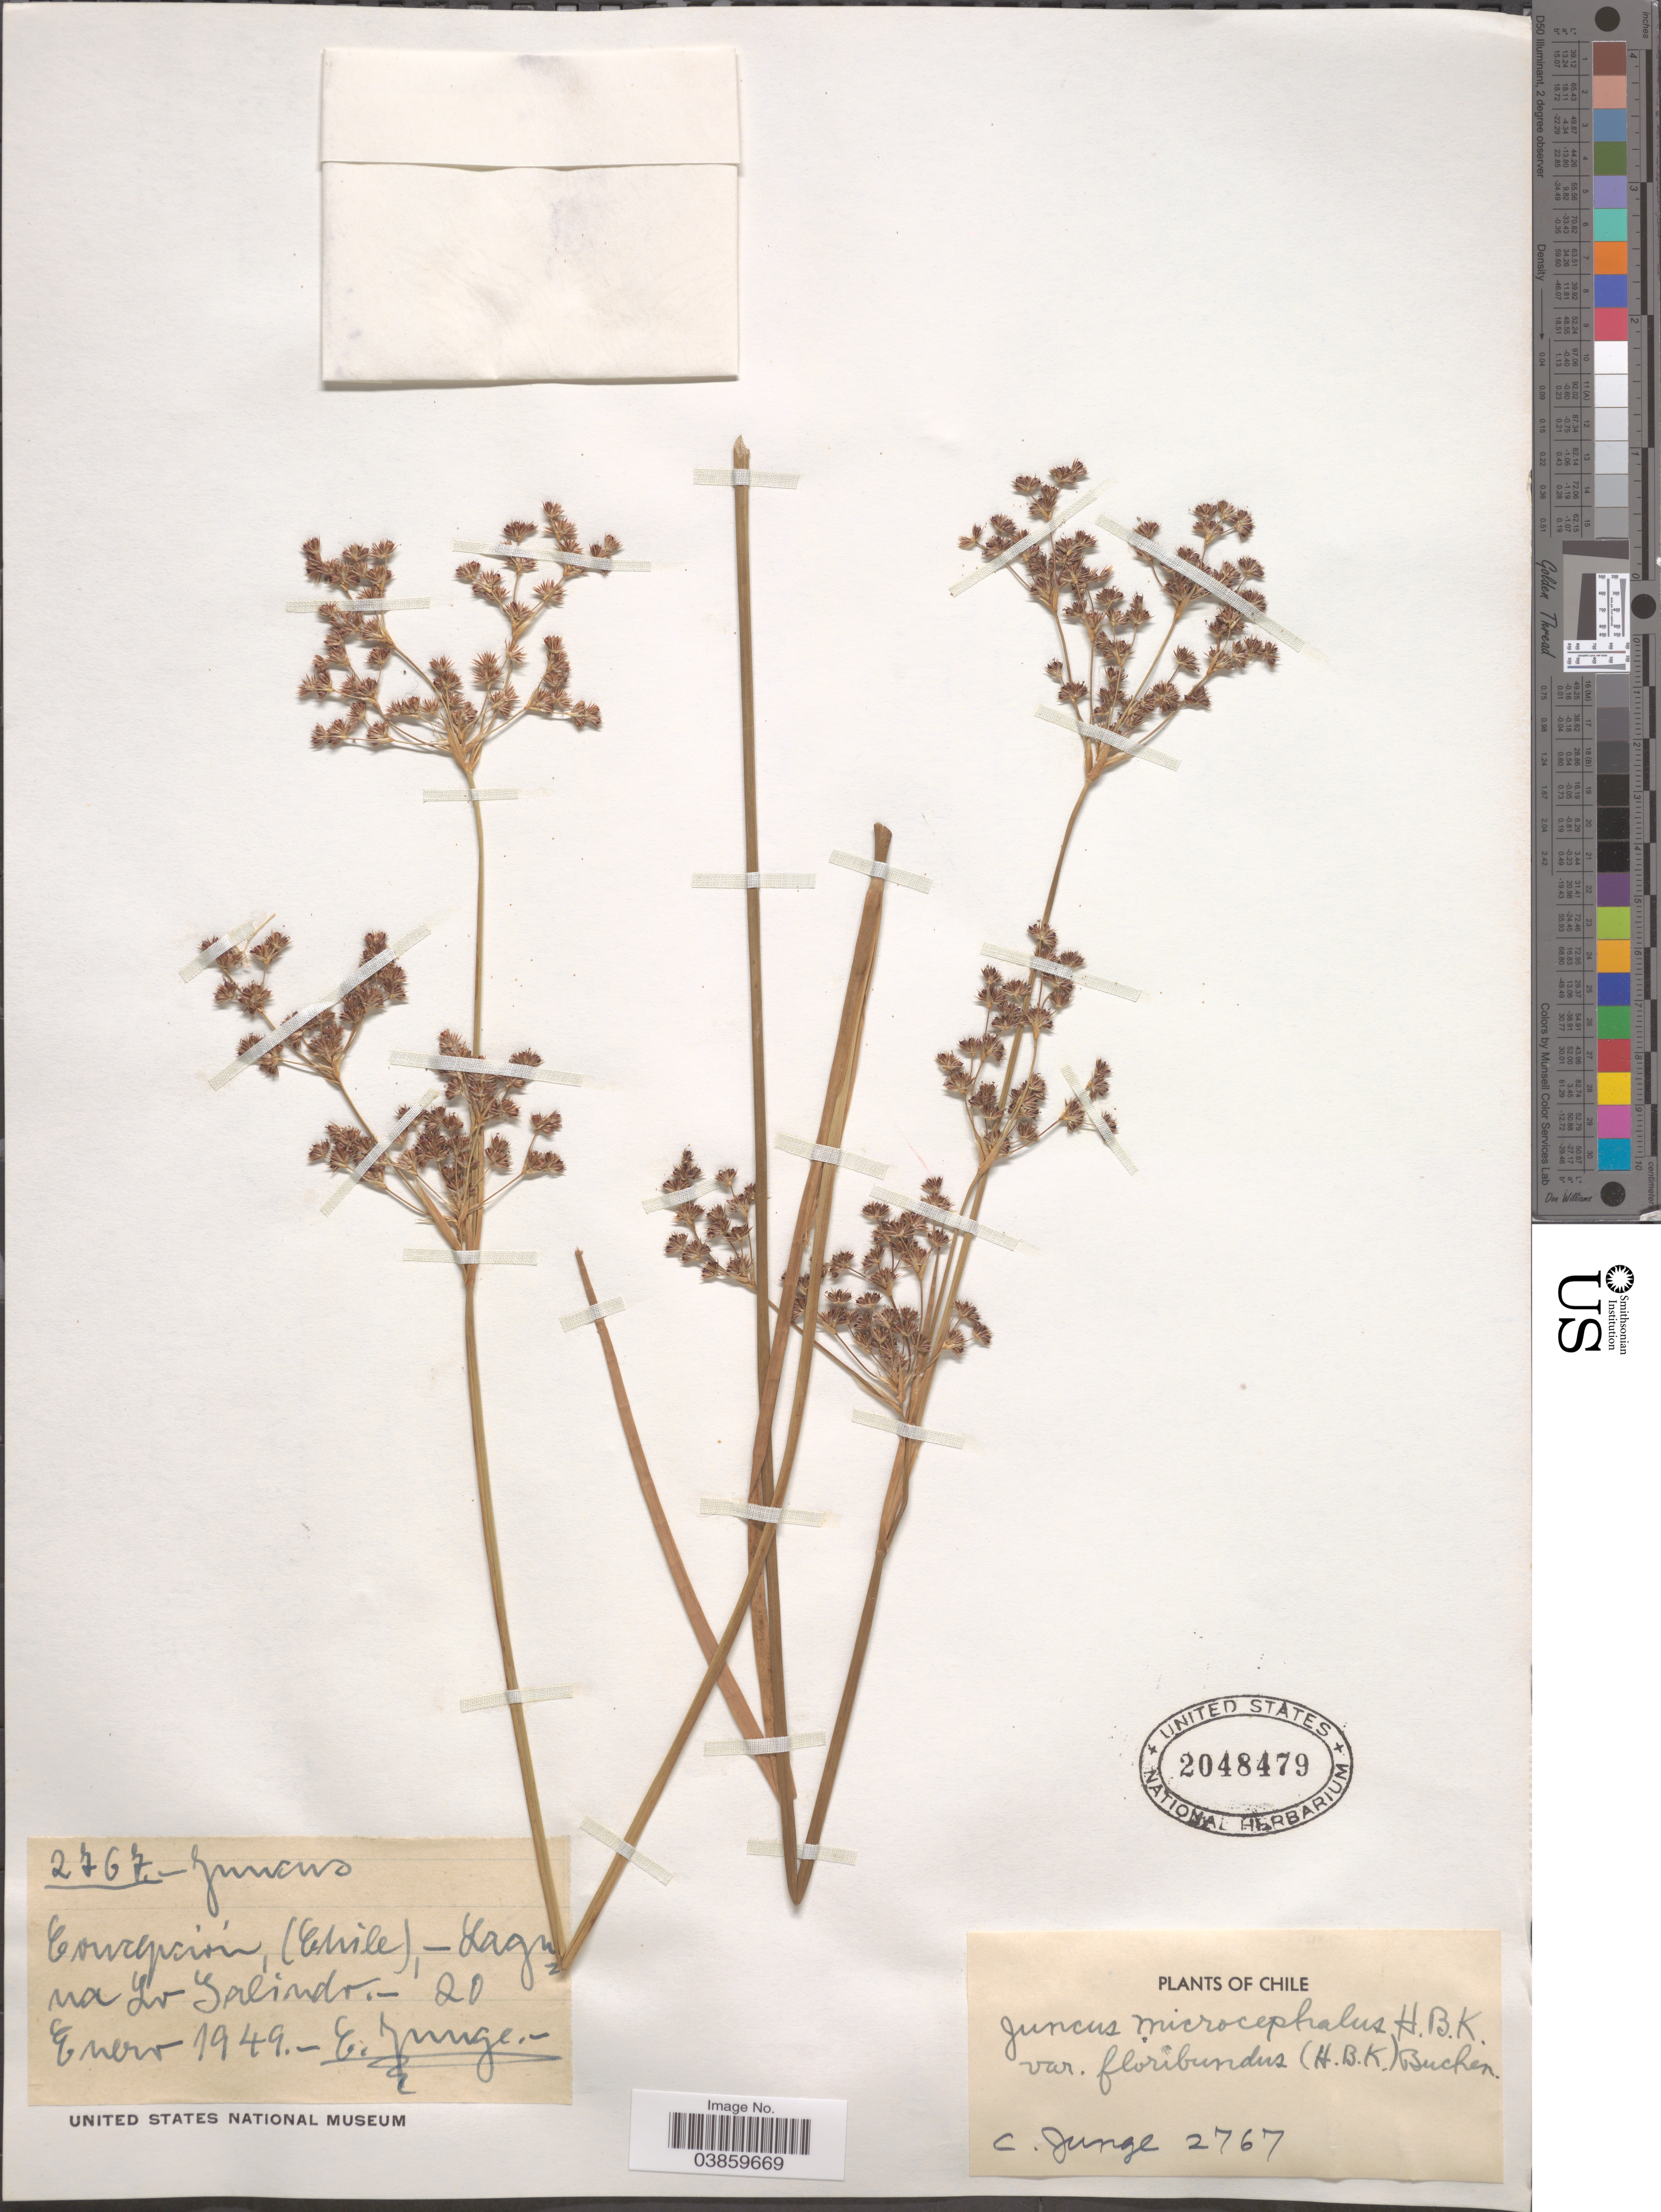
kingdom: Plantae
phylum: Tracheophyta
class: Liliopsida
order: Poales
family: Juncaceae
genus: Juncus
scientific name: Juncus microcephalus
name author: Kunth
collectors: C. Junge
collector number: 2767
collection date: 1949-01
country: Chile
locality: Concepción. Laguna Lo Galindo.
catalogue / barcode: US 2048479